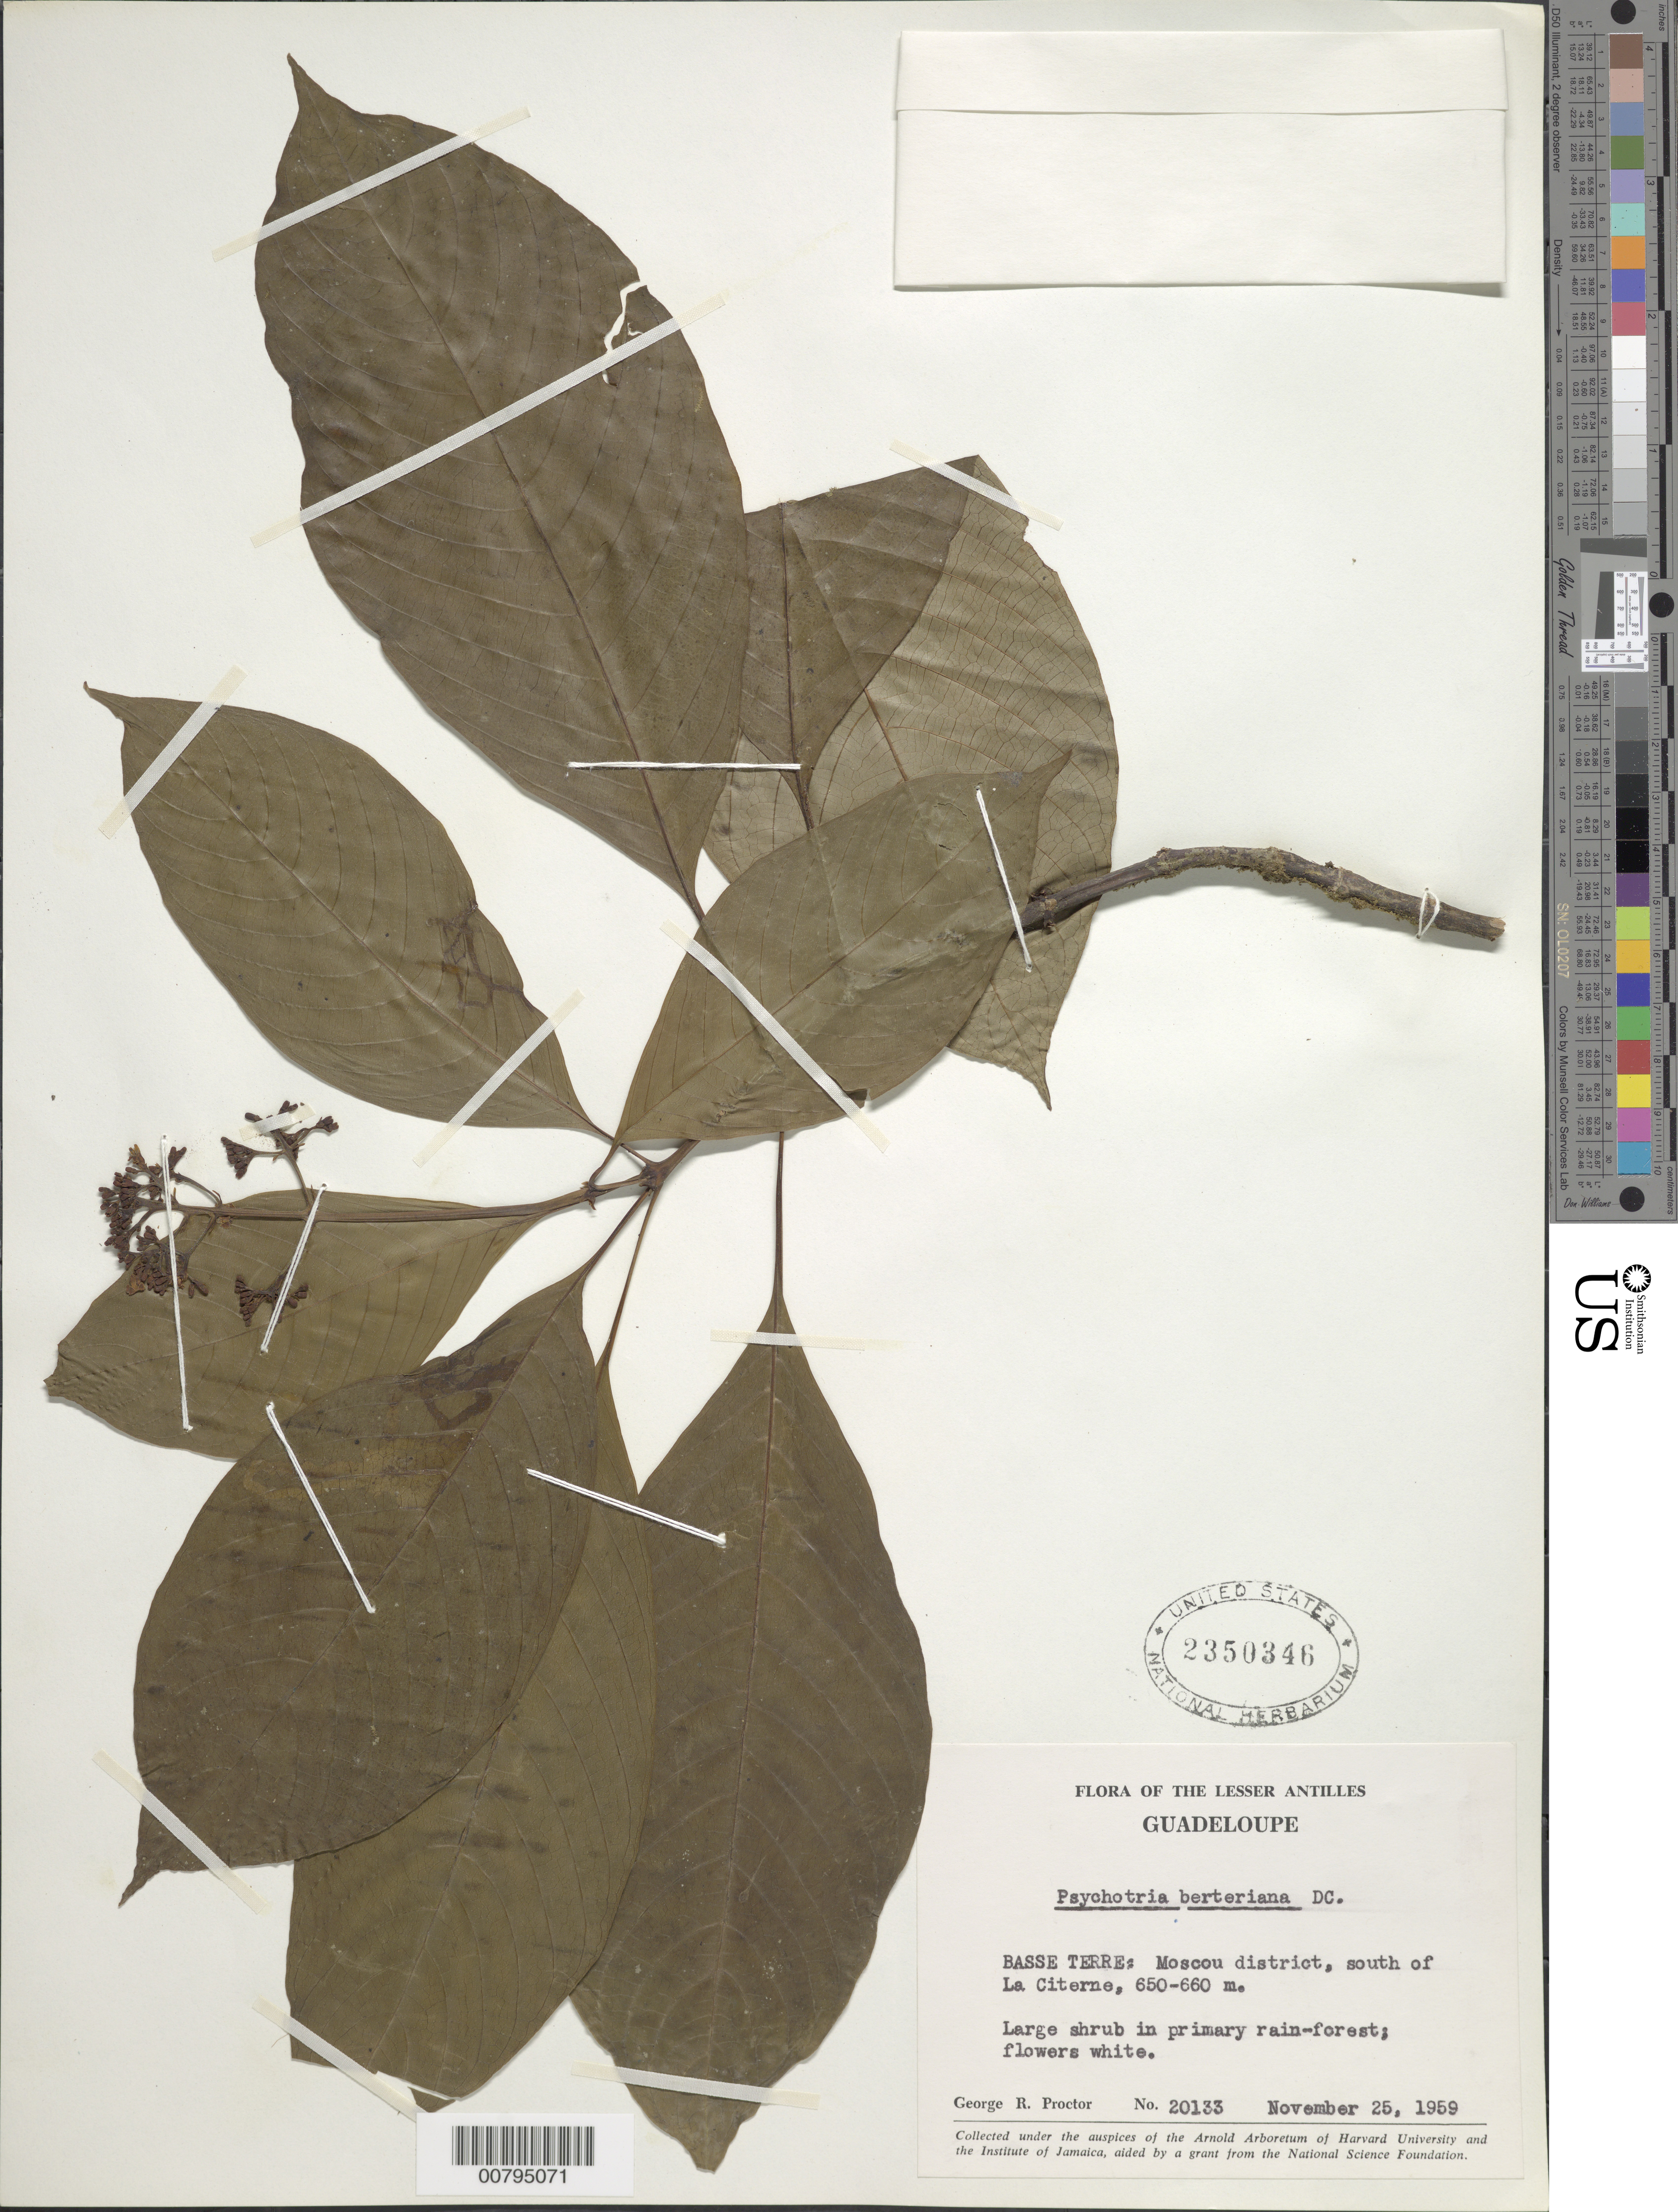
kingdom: Plantae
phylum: Tracheophyta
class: Magnoliopsida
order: Gentianales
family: Rubiaceae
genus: Psychotria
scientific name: Psychotria berteroana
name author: DC.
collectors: G. R. Proctor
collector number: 20133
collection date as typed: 25 Nov 1959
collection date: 1959-11-25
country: Guadeloupe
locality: Basse Terre: Moscou district, south of La Citerne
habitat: Primary rainforest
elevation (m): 650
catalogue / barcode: US 2350346